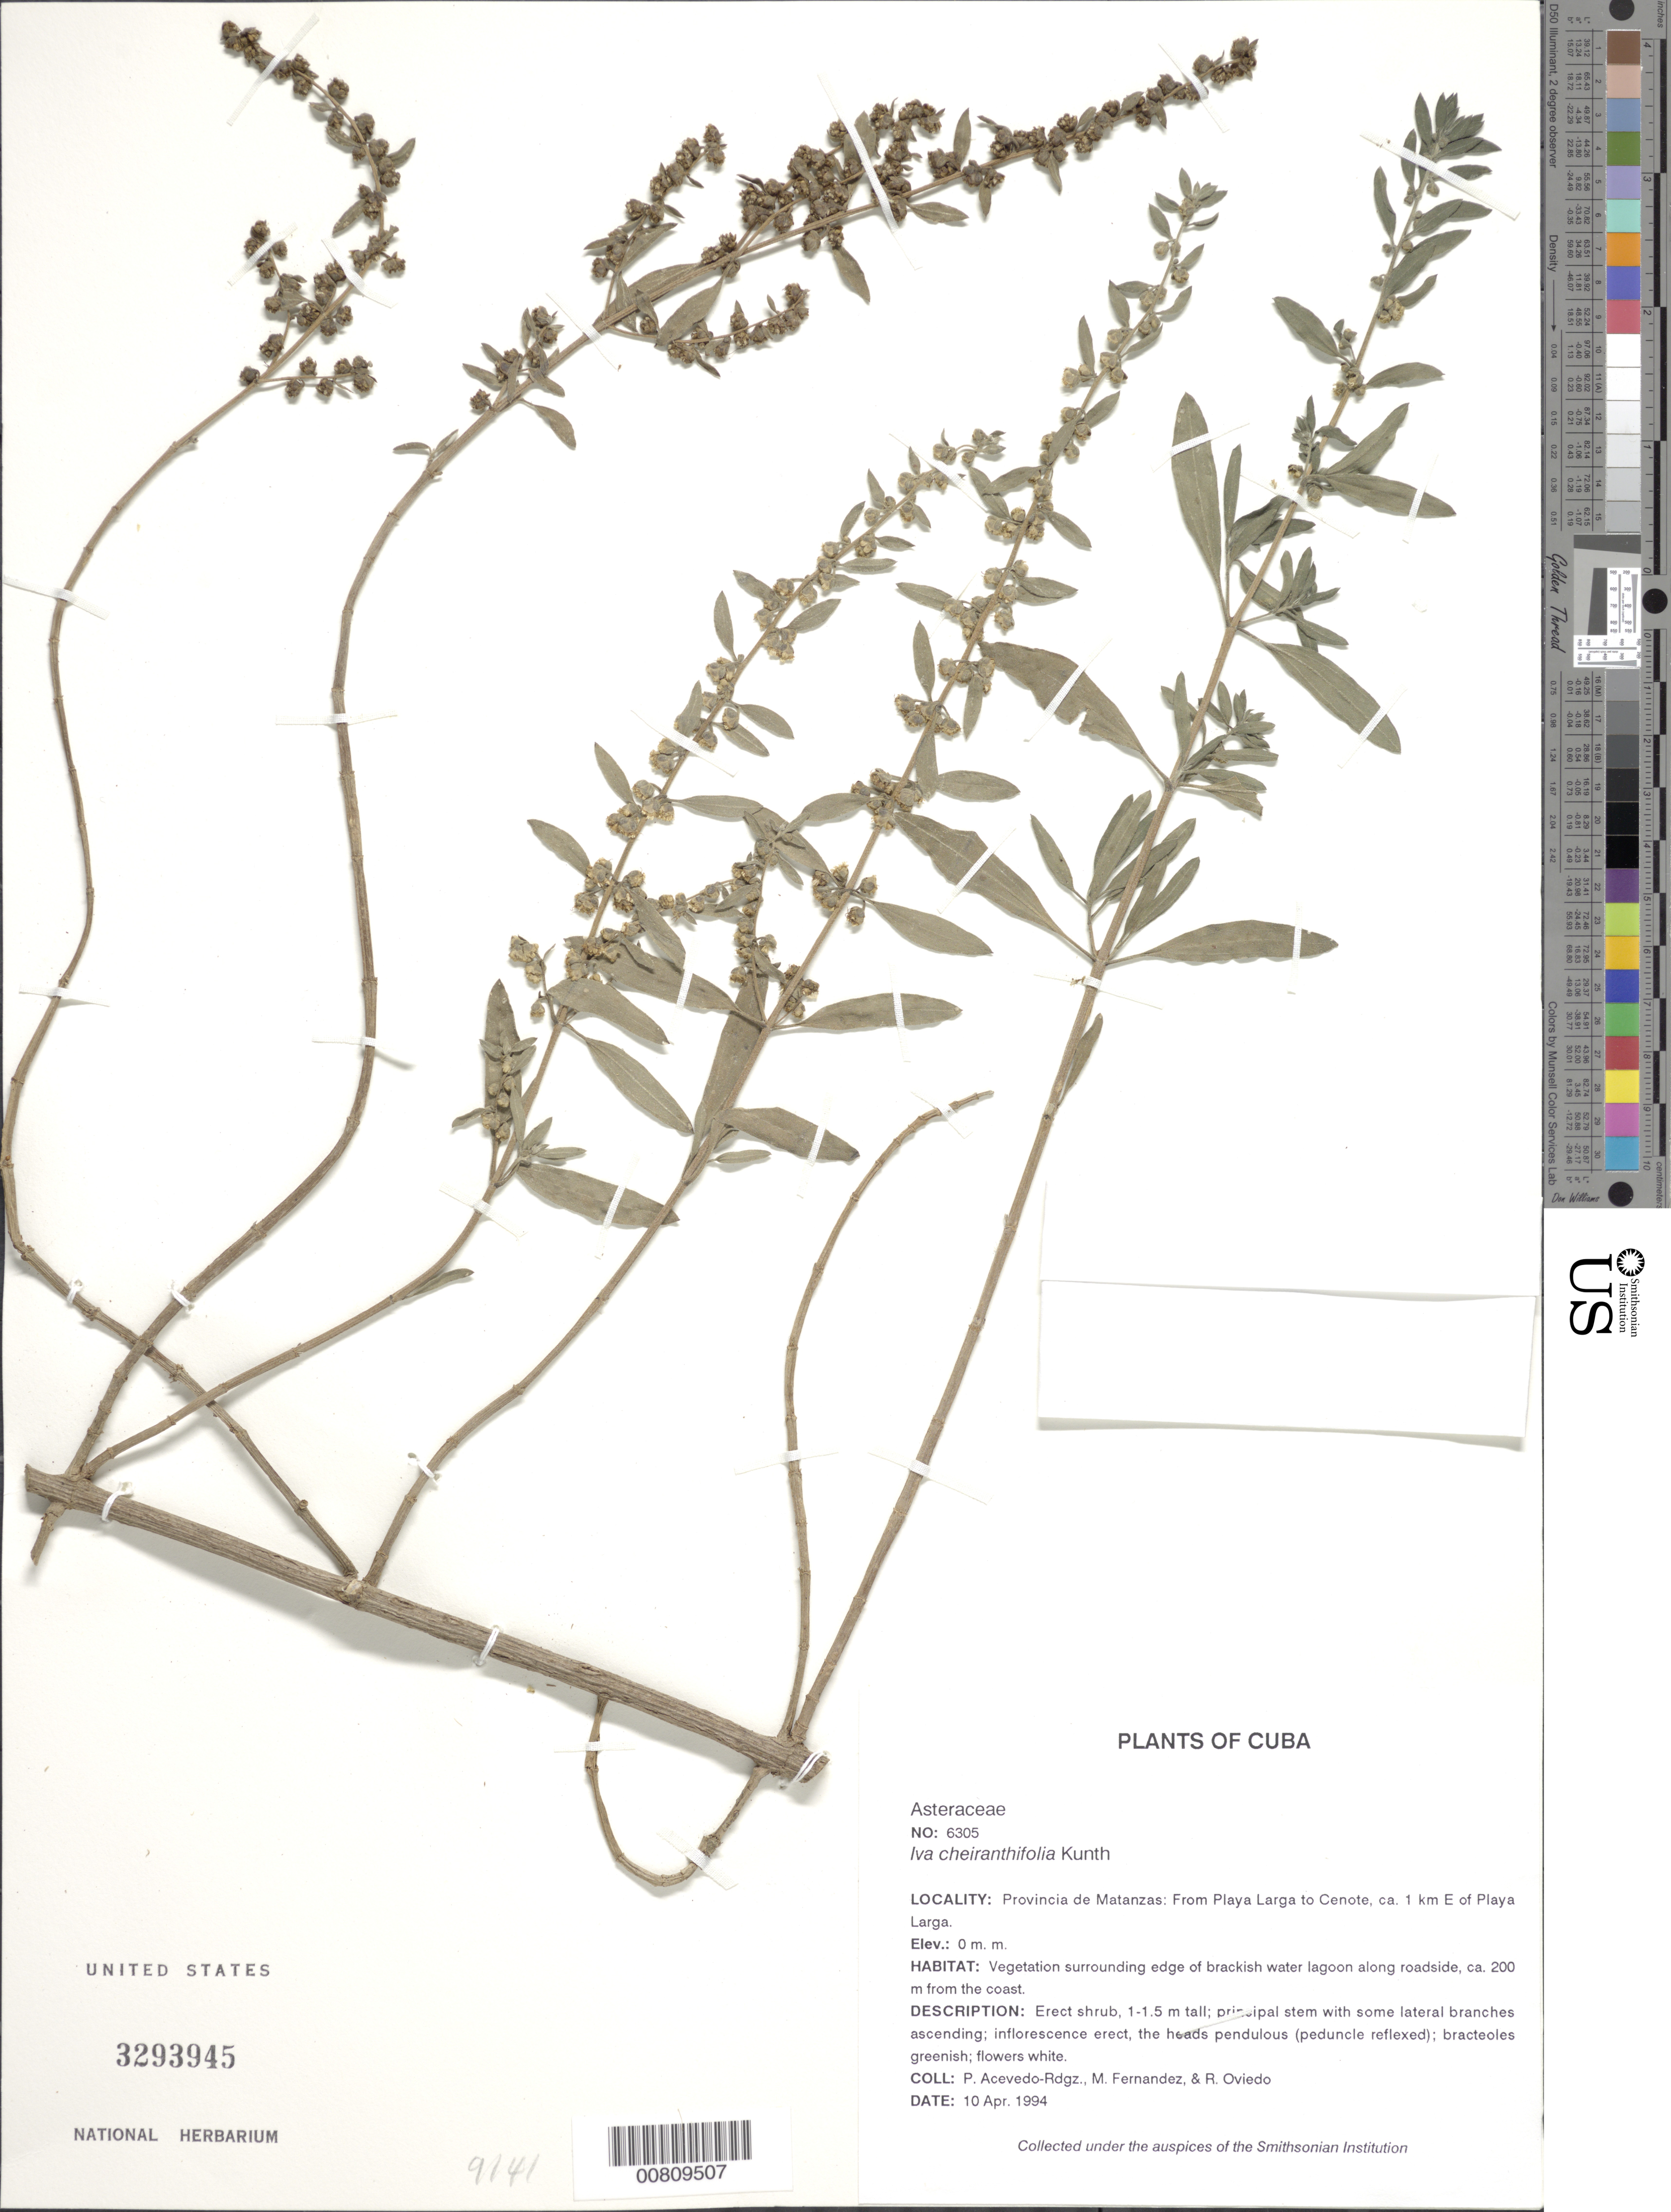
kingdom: Plantae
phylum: Tracheophyta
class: Magnoliopsida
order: Asterales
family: Asteraceae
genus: Iva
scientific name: Iva cheiranthifolia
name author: Kunth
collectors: P. Acevedo-Rodr., M. Fernández & R. Oviedo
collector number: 6305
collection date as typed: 10 Apr 1994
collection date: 1994-04-10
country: Cuba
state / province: Matanzas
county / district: Municipio de Ciénaga de Zapata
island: Cuba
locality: From Playa Larga to Cenote, ca 1 km E of Playa Larga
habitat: Vegetation surrounding edge of brackish water lagoon along roadside, ca. 200 m from the coast.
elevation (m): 0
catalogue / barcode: US 3293945